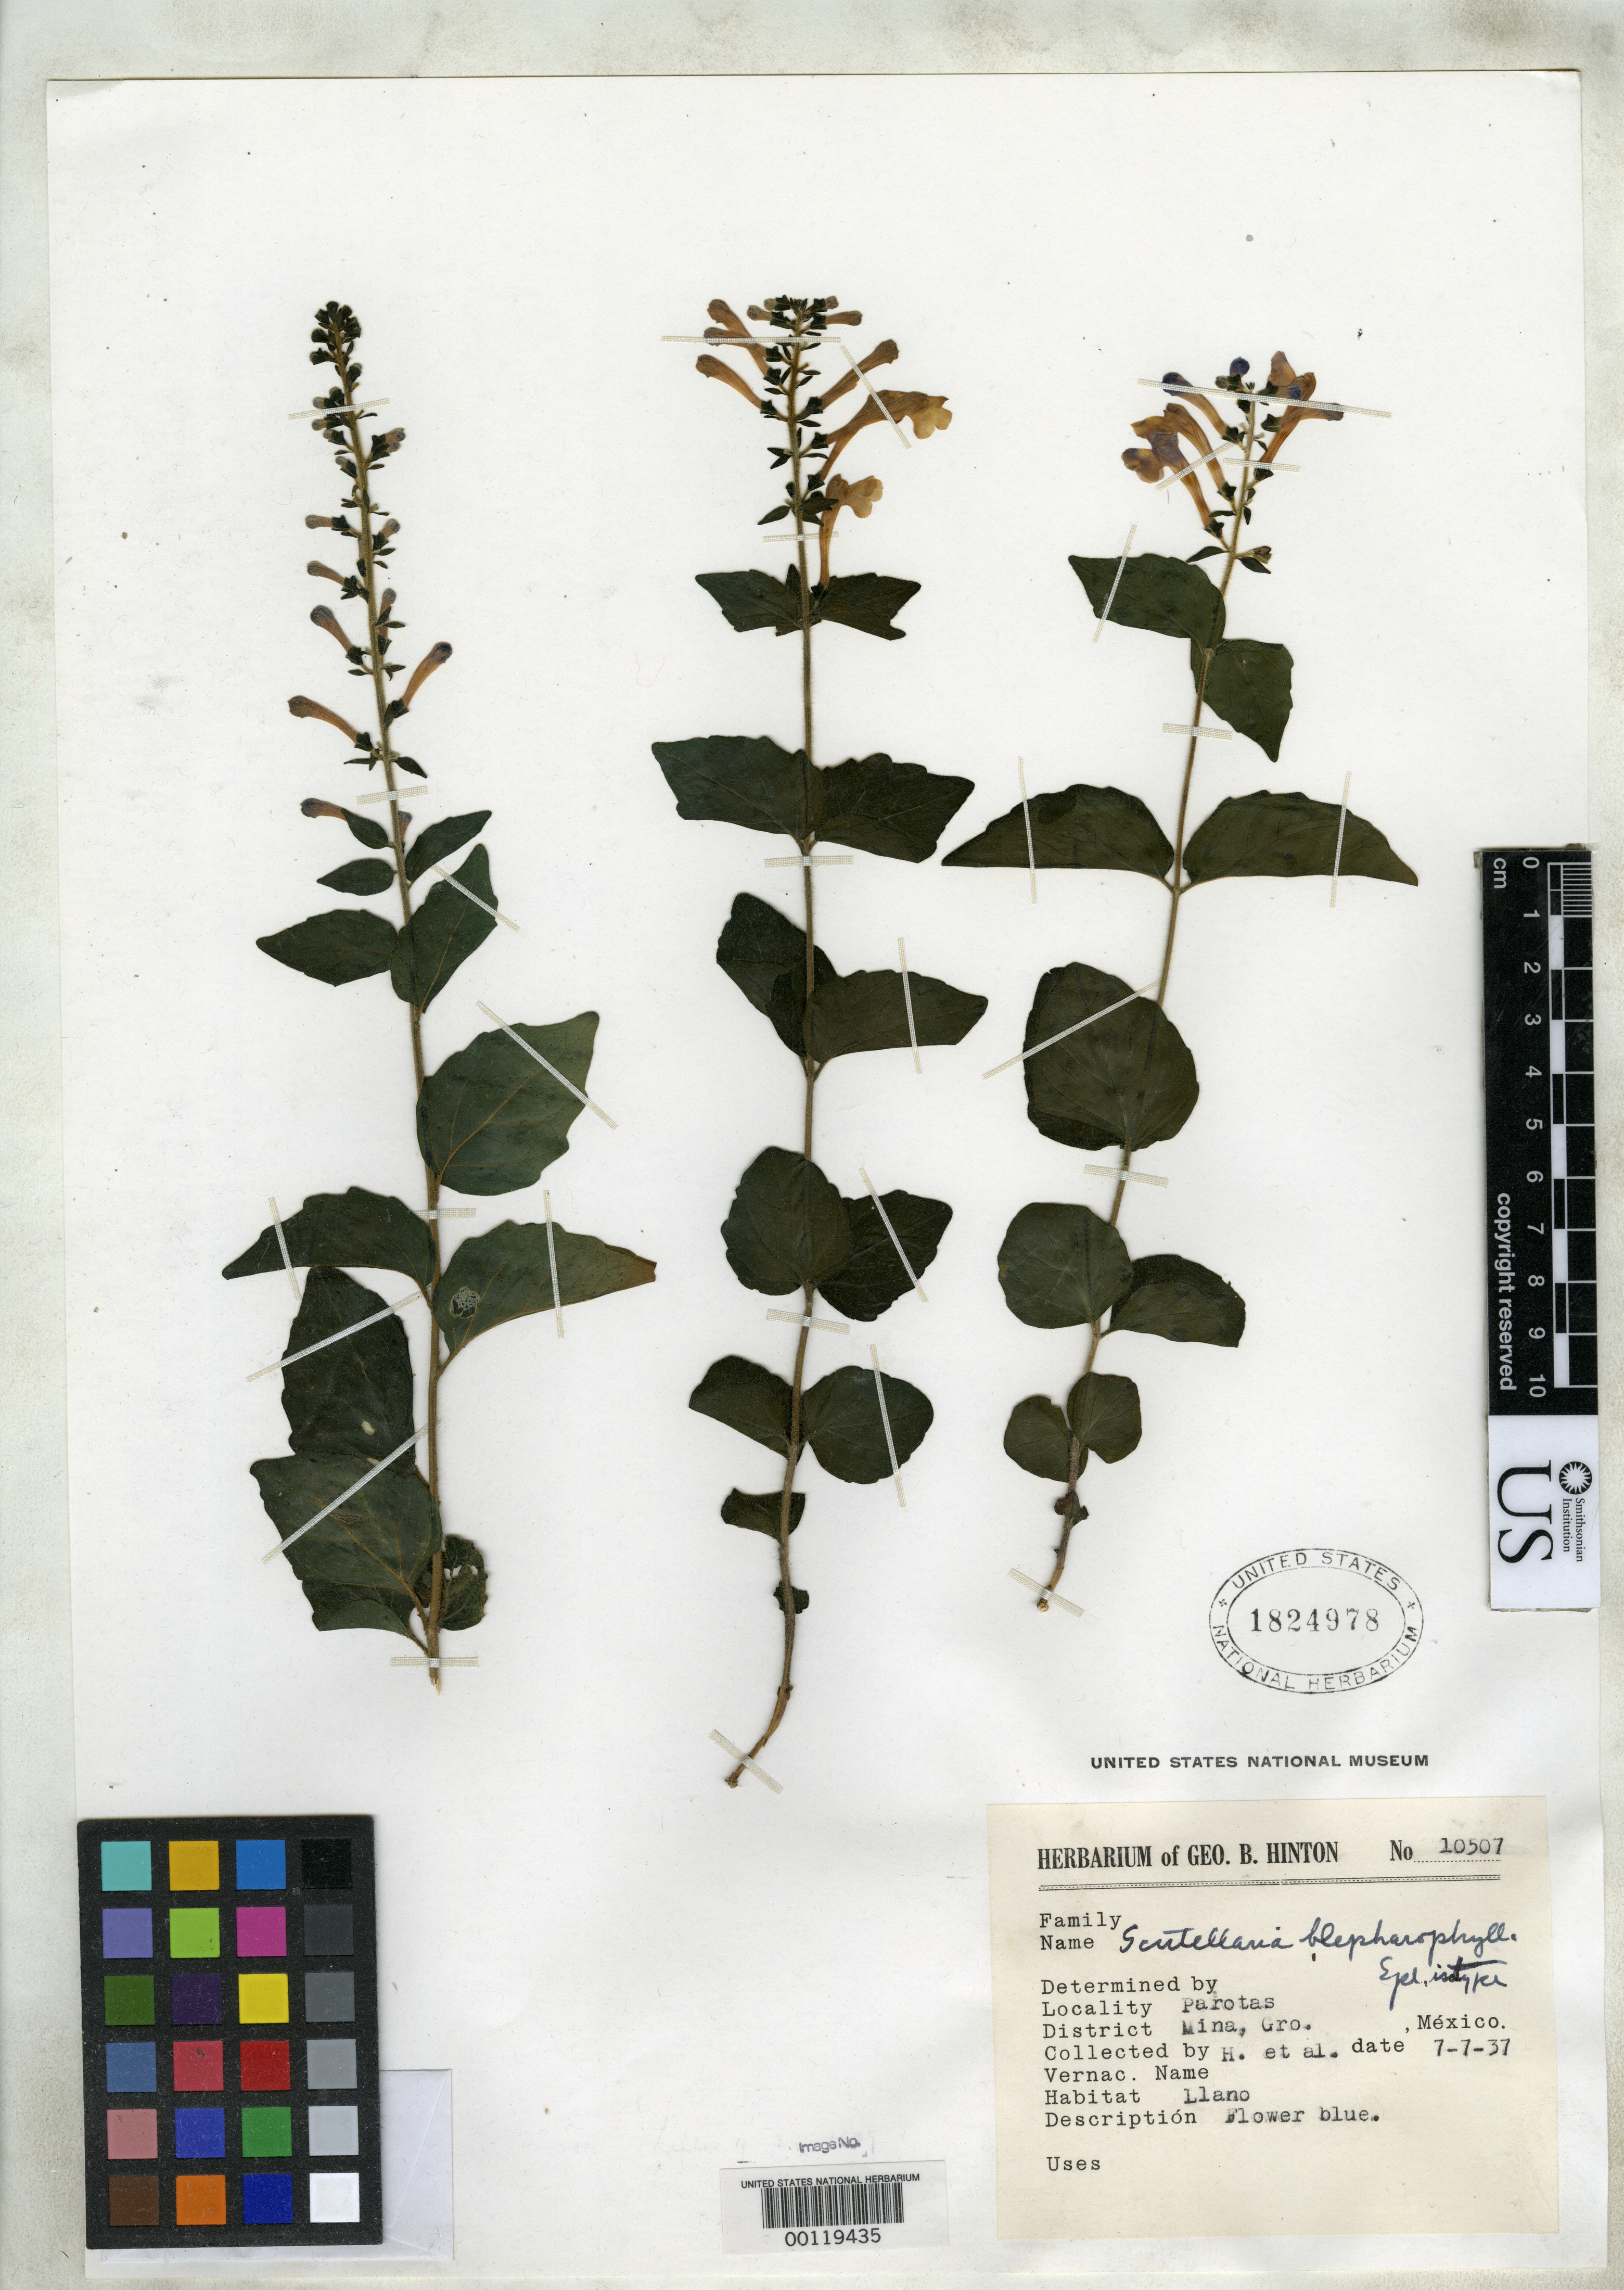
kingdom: Plantae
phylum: Tracheophyta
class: Magnoliopsida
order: Lamiales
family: Lamiaceae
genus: Scutellaria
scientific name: Scutellaria blepharophylla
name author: Epling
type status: Isotype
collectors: G. B. Hinton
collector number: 10507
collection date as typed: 07 Jul 1937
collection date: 1937-07-07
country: Mexico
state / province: Guerrero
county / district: Mina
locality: Parotas.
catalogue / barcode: US 1824978